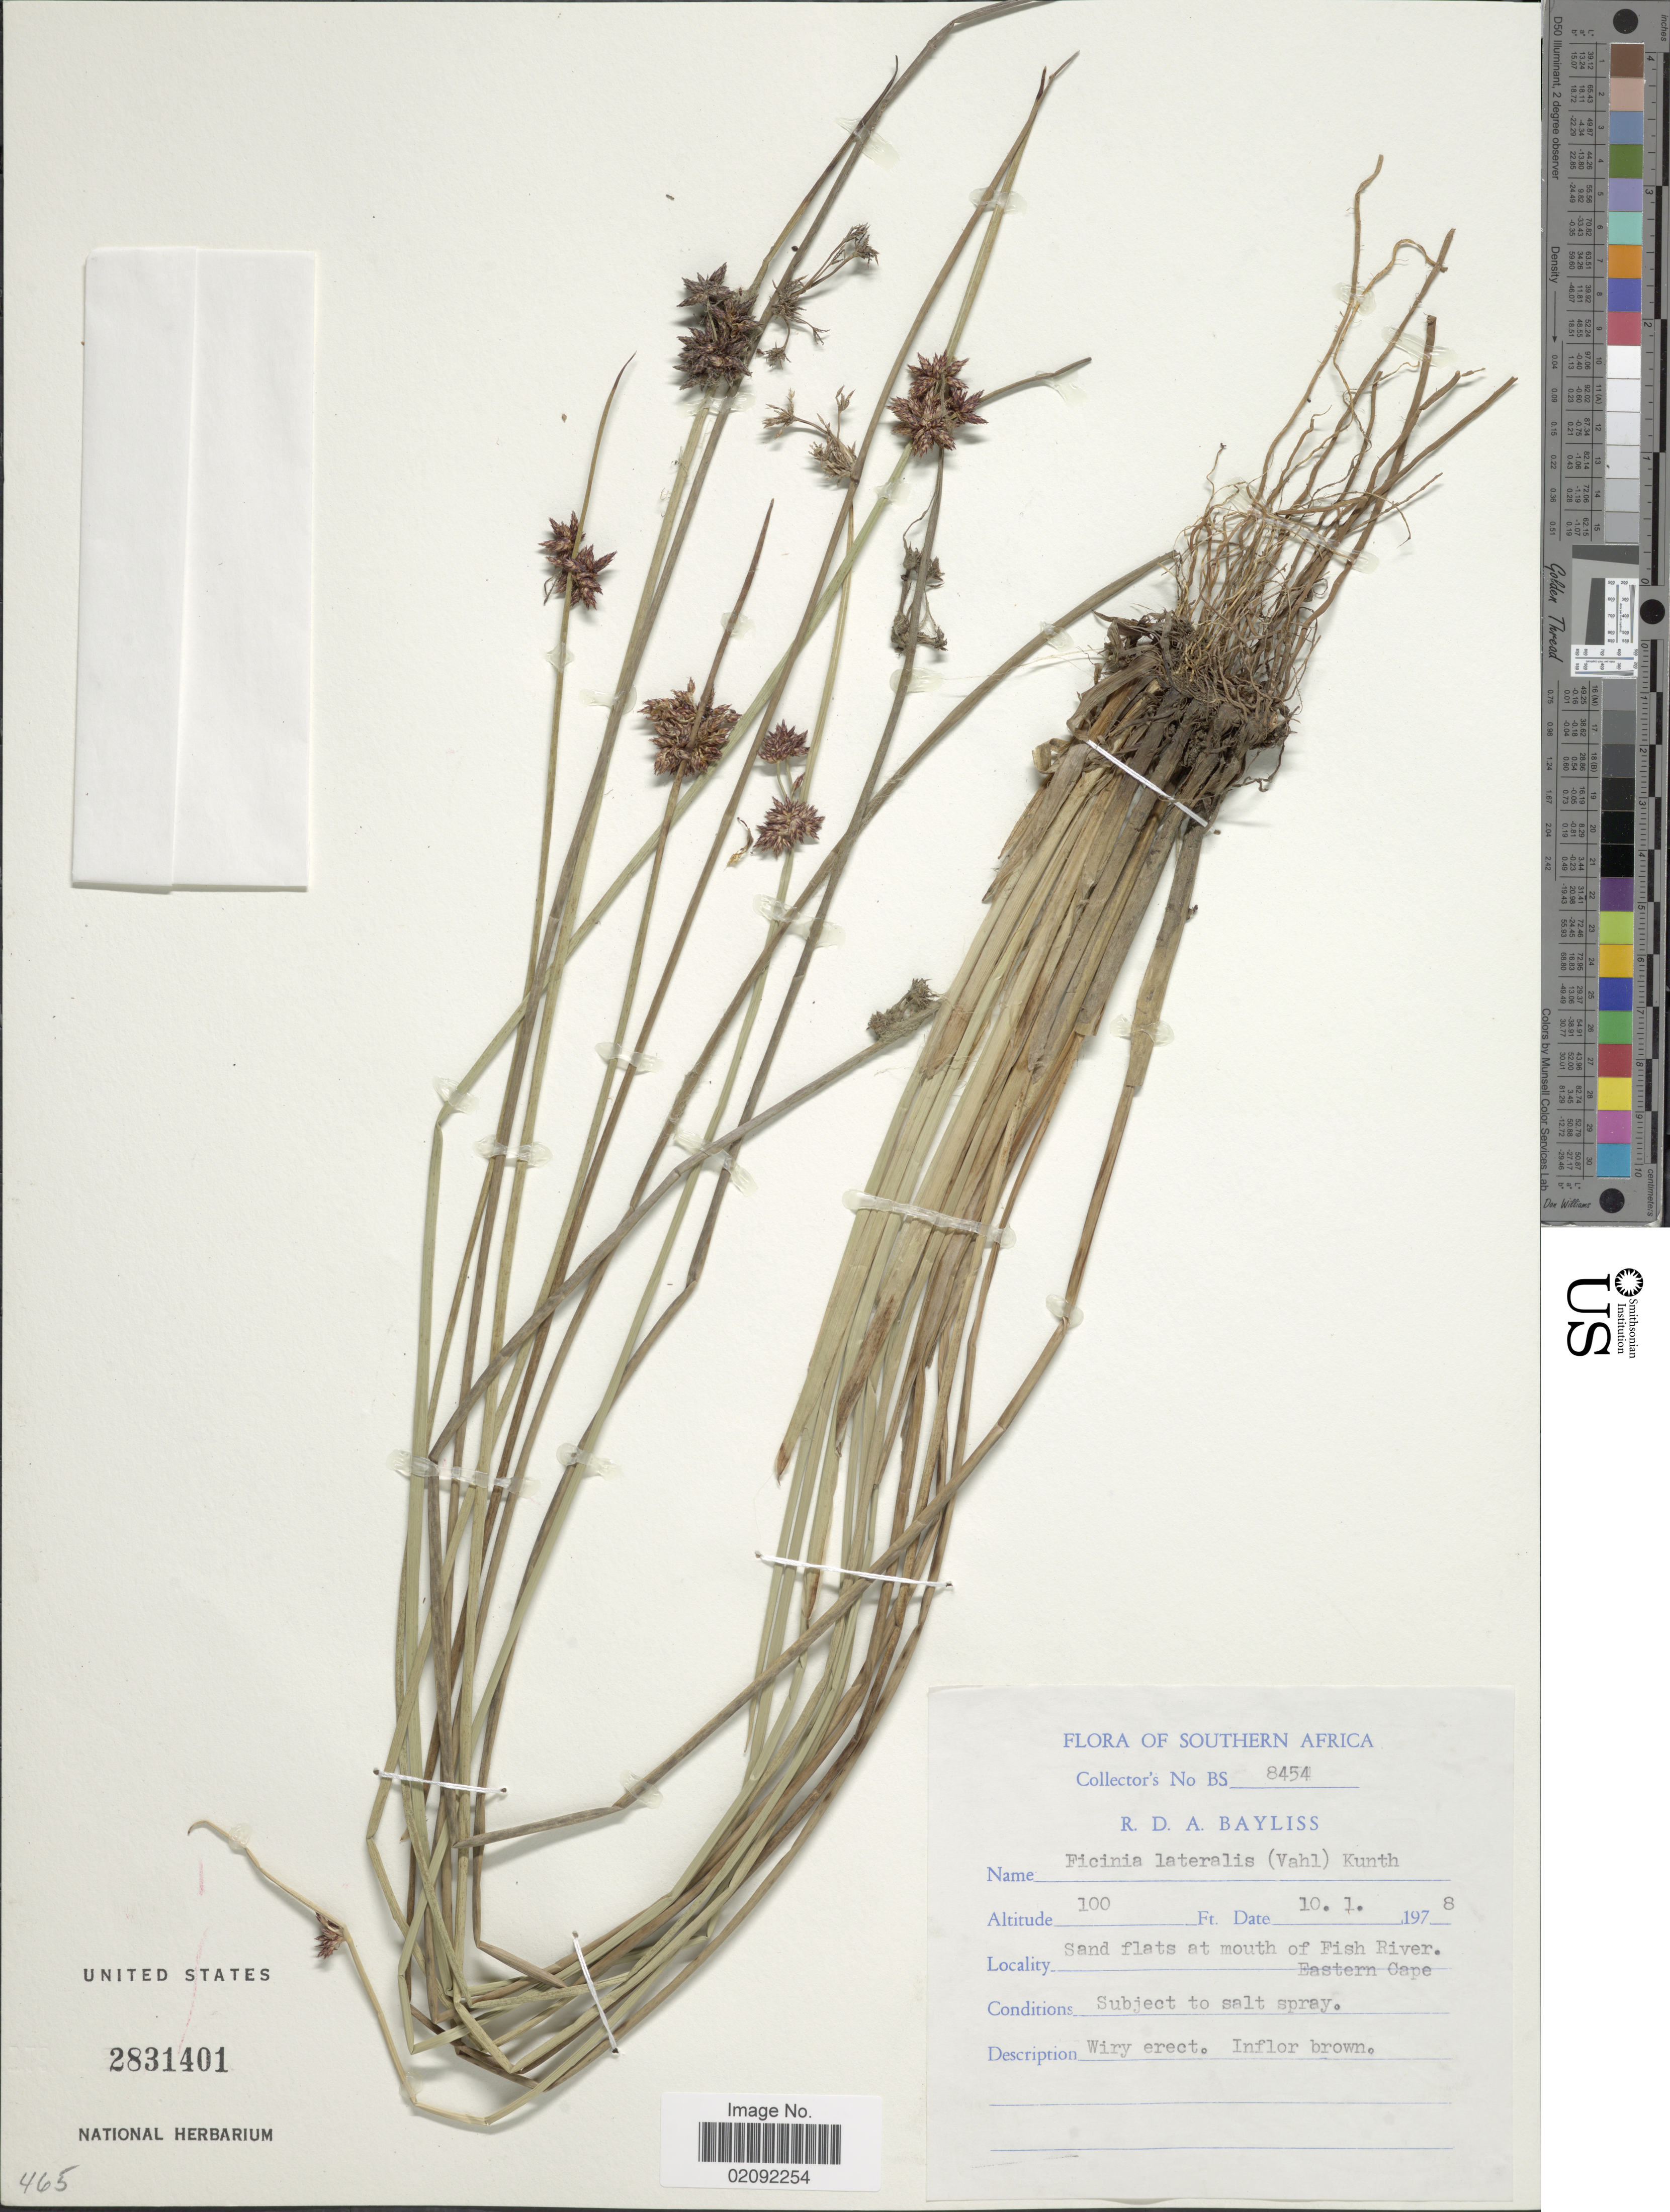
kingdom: Plantae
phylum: Tracheophyta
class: Liliopsida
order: Poales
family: Cyperaceae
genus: Ficinia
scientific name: Ficinia lateralis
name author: (Vahl) Kunth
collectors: R. Bayliss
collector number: BS 8454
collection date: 1978-01-10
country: South Africa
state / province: Eastern Cape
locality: Southern Africa, Sand flats at mouth of Fish River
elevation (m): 30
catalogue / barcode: US 2831401